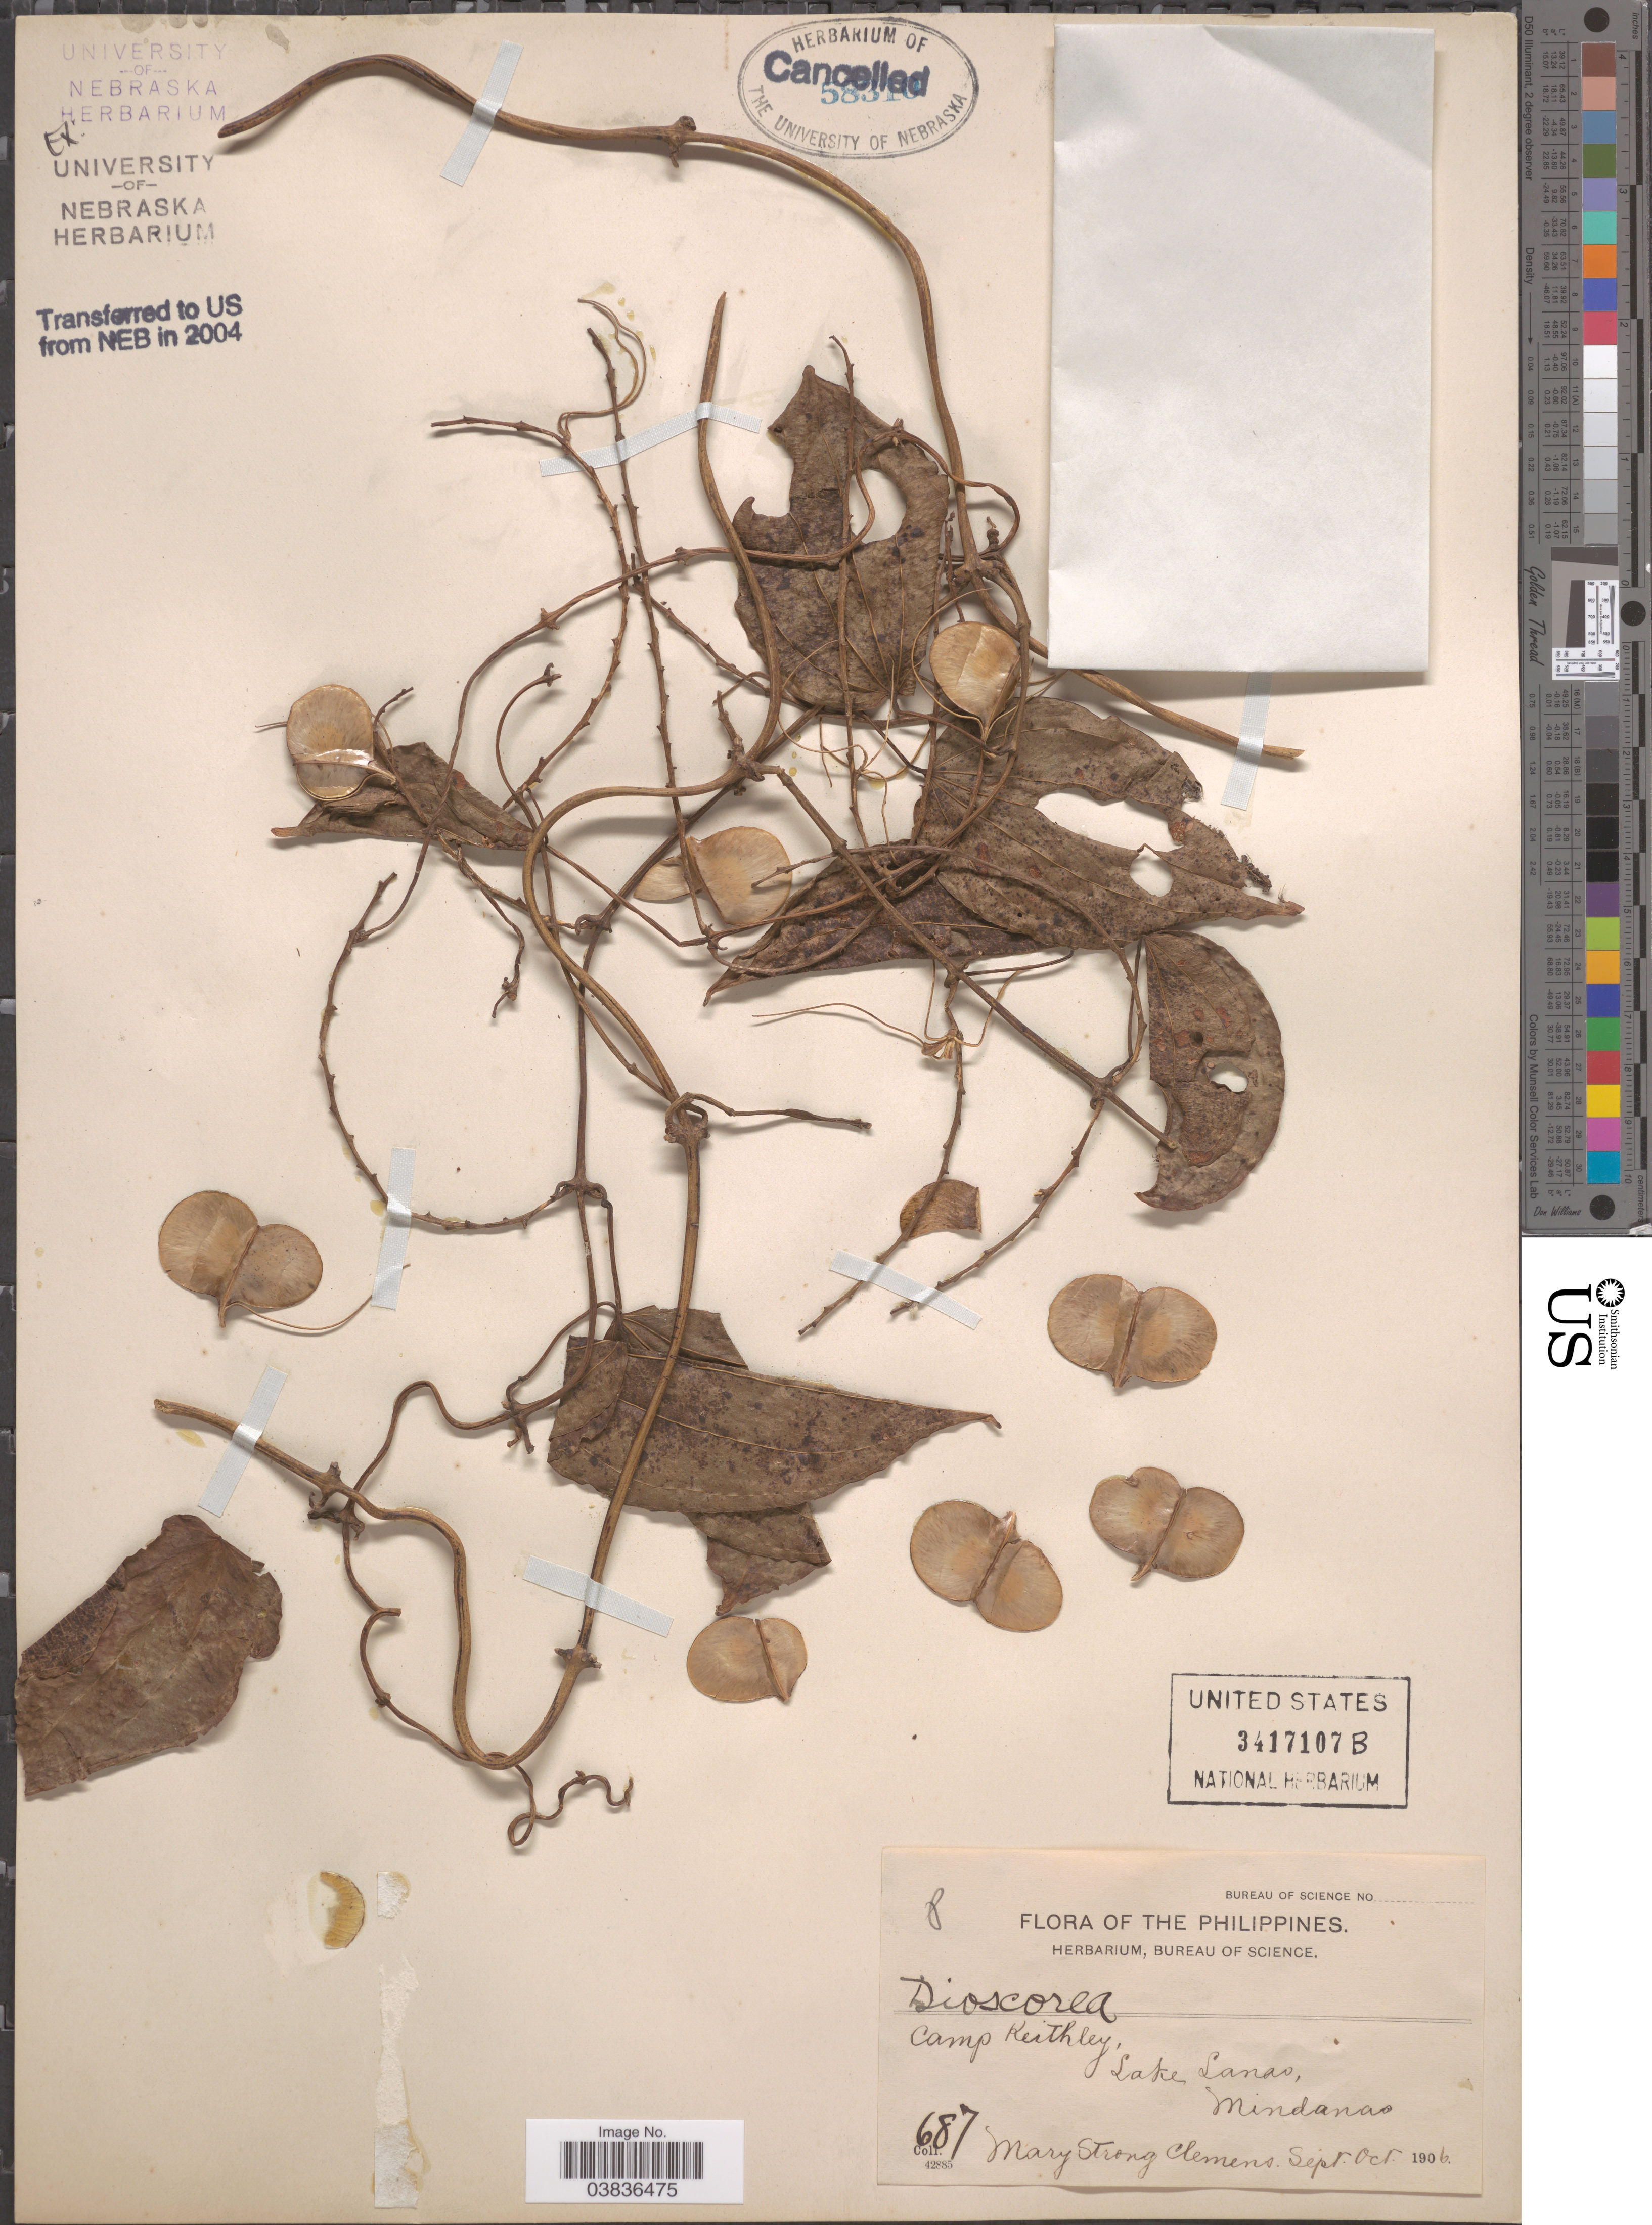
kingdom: Plantae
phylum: Tracheophyta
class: Liliopsida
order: Dioscoreales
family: Dioscoreaceae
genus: Dioscorea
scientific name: Dioscorea sp.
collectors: M. S. Clemens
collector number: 687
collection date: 1906-09/1906-10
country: Philippines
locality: Camp Keithley, Lake Lanao, Mindanao.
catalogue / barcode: US 3417107B